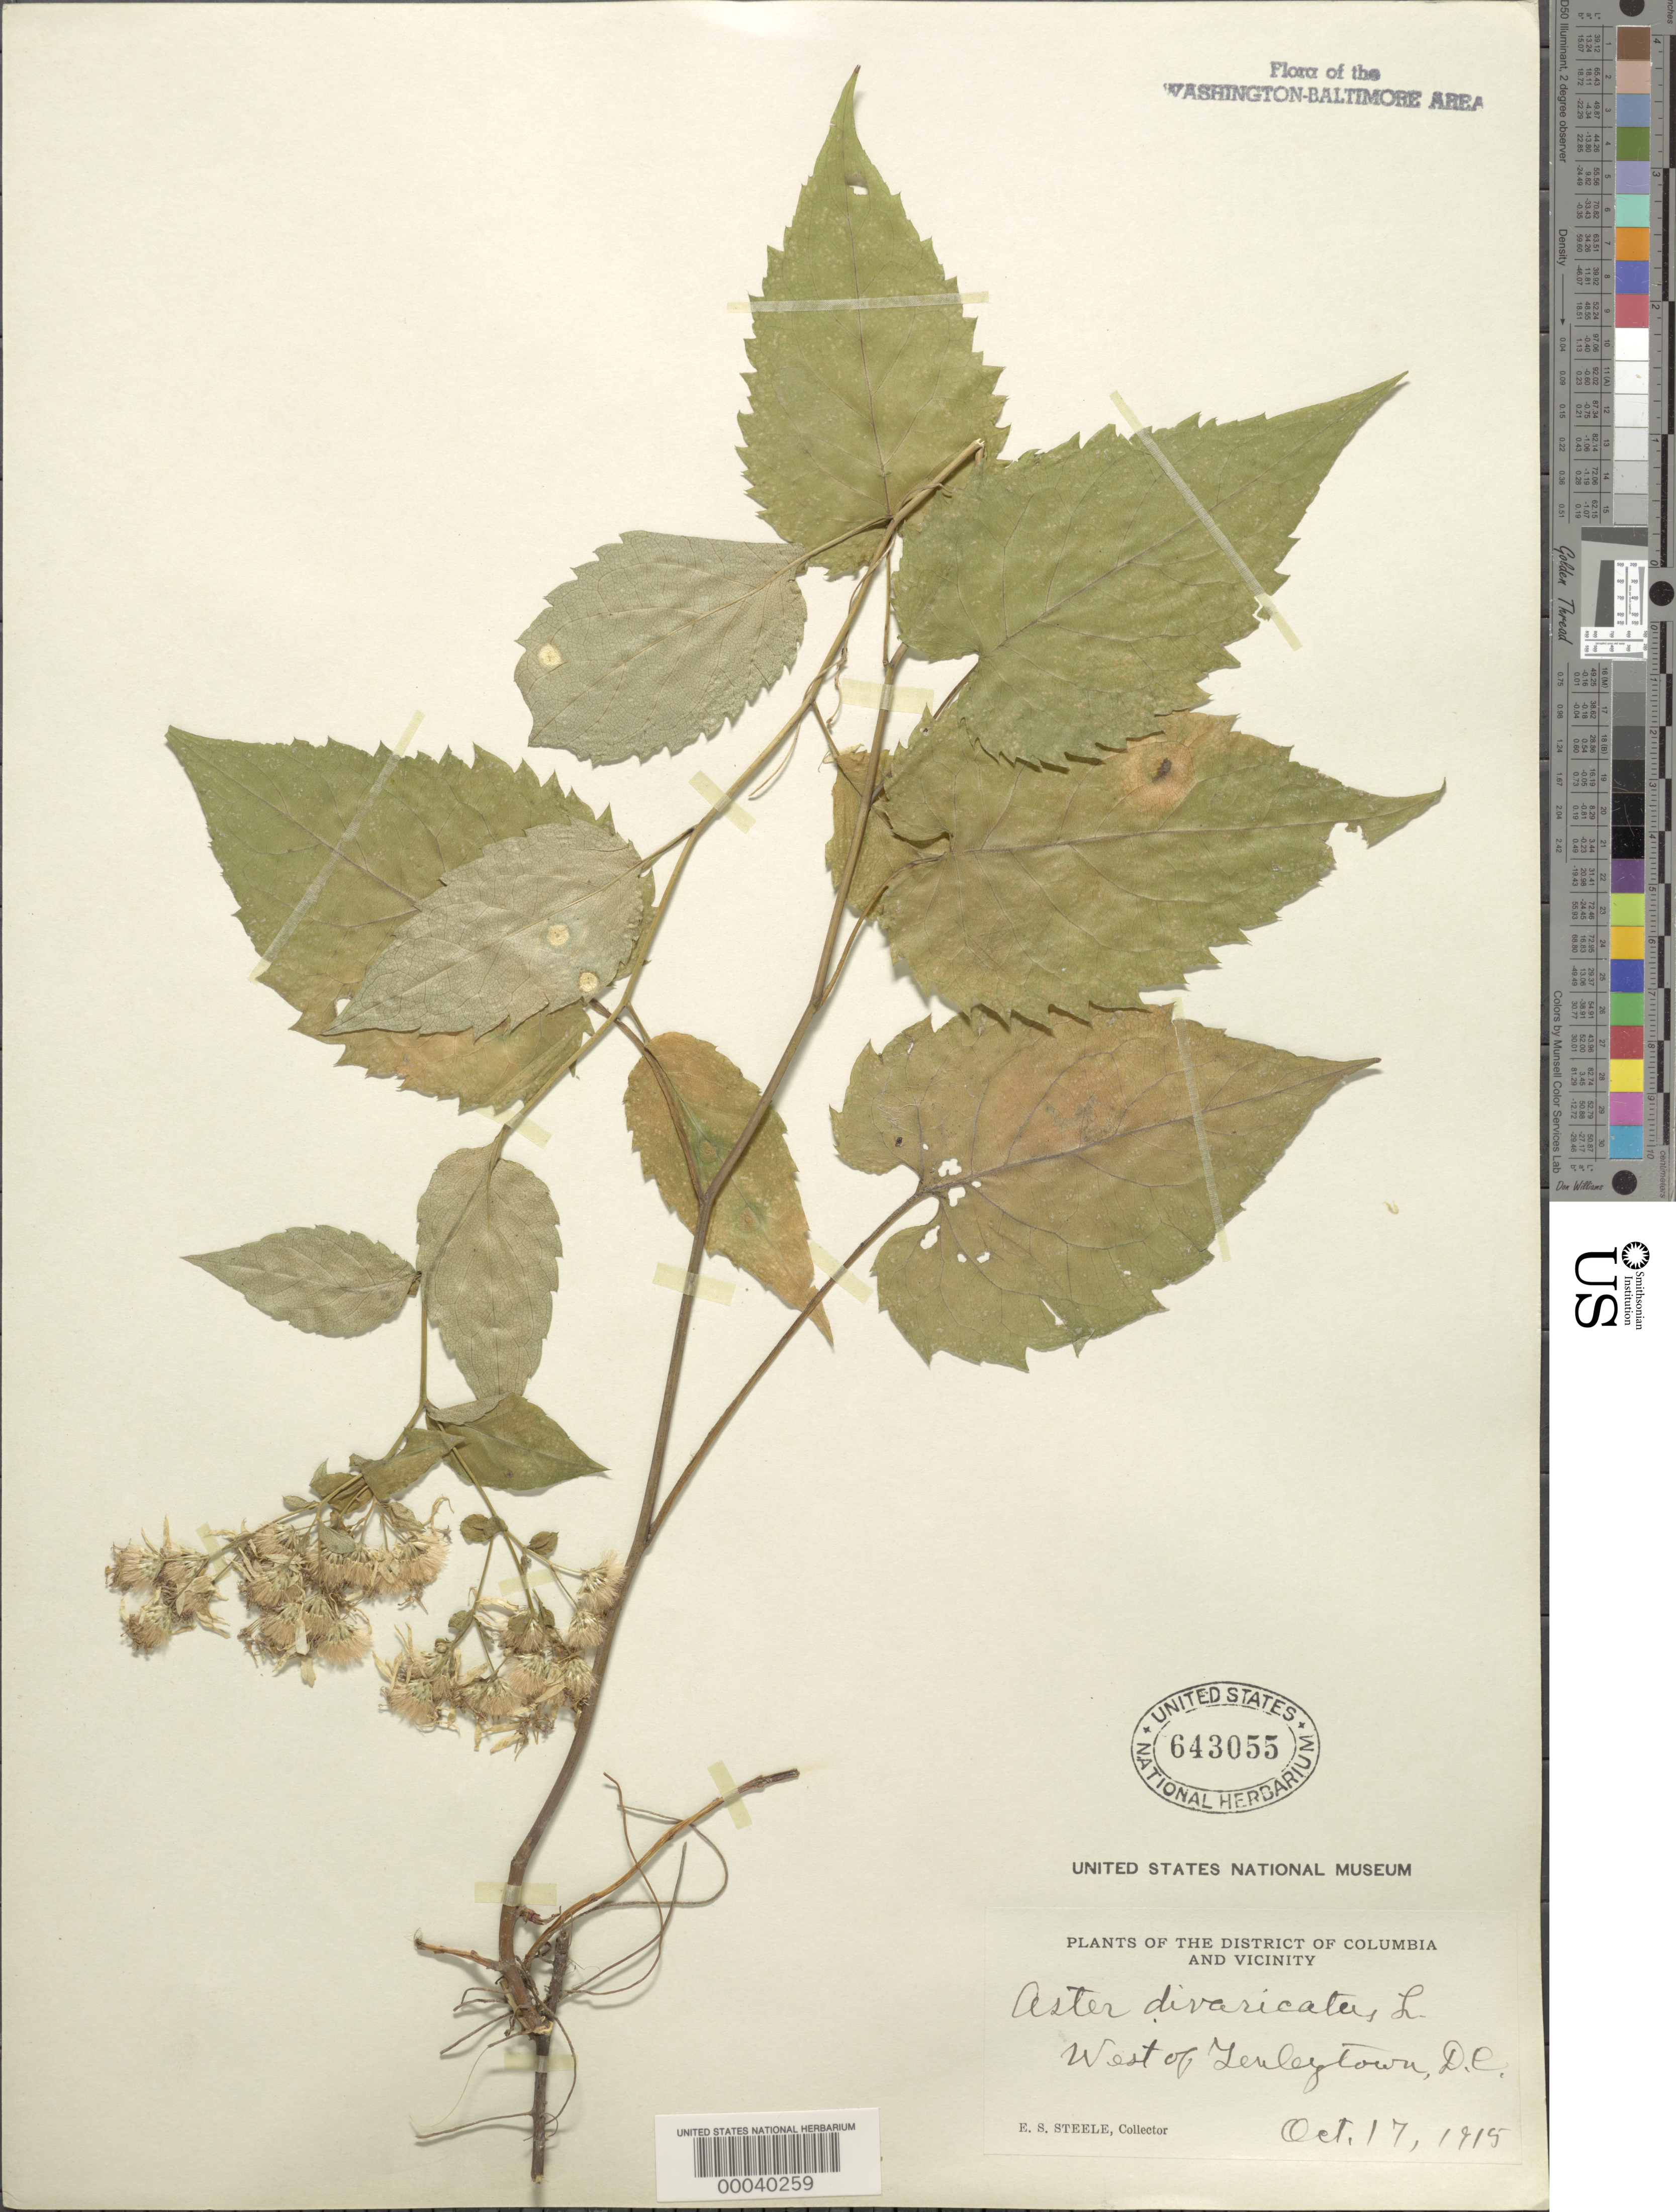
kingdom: Plantae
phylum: Tracheophyta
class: Magnoliopsida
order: Asterales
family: Asteraceae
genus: Eurybia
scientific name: Eurybia divaricata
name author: (L.) G.L. Nesom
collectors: E. Steele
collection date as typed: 17 Oct 1915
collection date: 1915-10-17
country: United States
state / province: District of Columbia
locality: West of Tenleytown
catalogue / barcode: US 643055